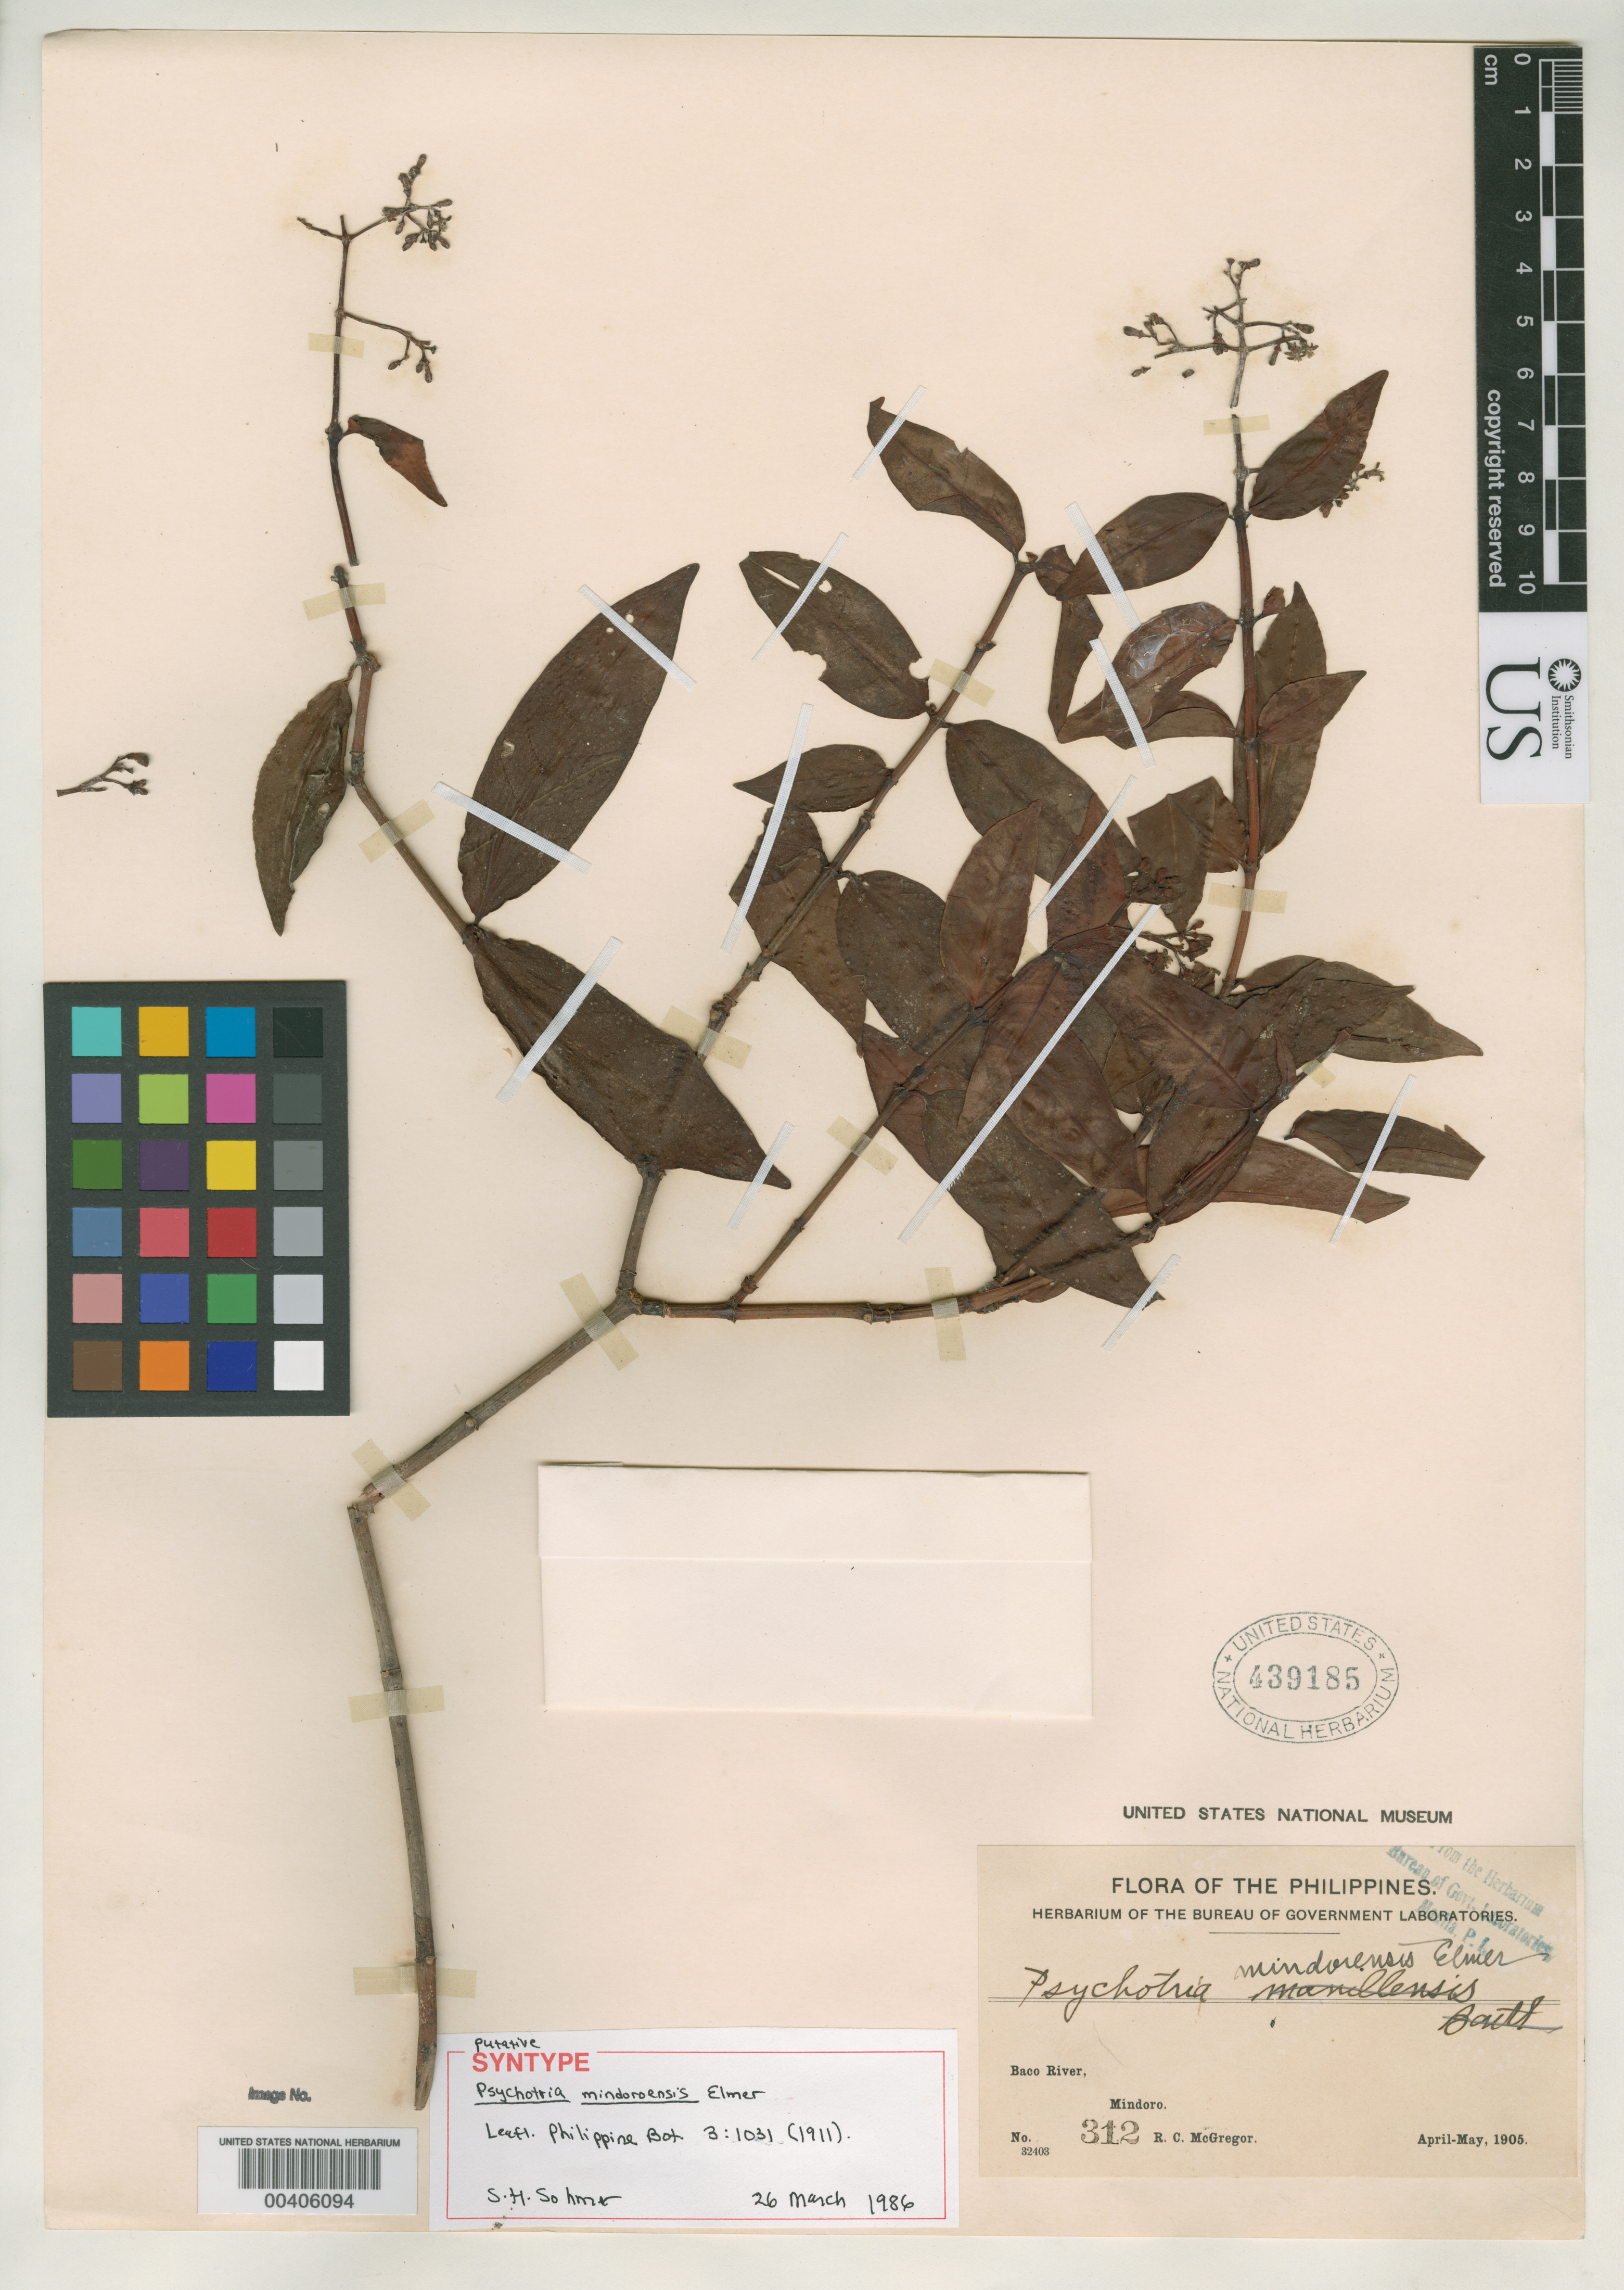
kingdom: Plantae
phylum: Tracheophyta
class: Magnoliopsida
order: Gentianales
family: Rubiaceae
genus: Psychotria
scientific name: Psychotria mindoroensis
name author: Elmer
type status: Paratype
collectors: R. C. McGregor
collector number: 312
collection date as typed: Apr 1905 to -- May 1905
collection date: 1905-04/1905-05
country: Philippines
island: Mindoro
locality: Baco River.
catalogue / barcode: US 439185